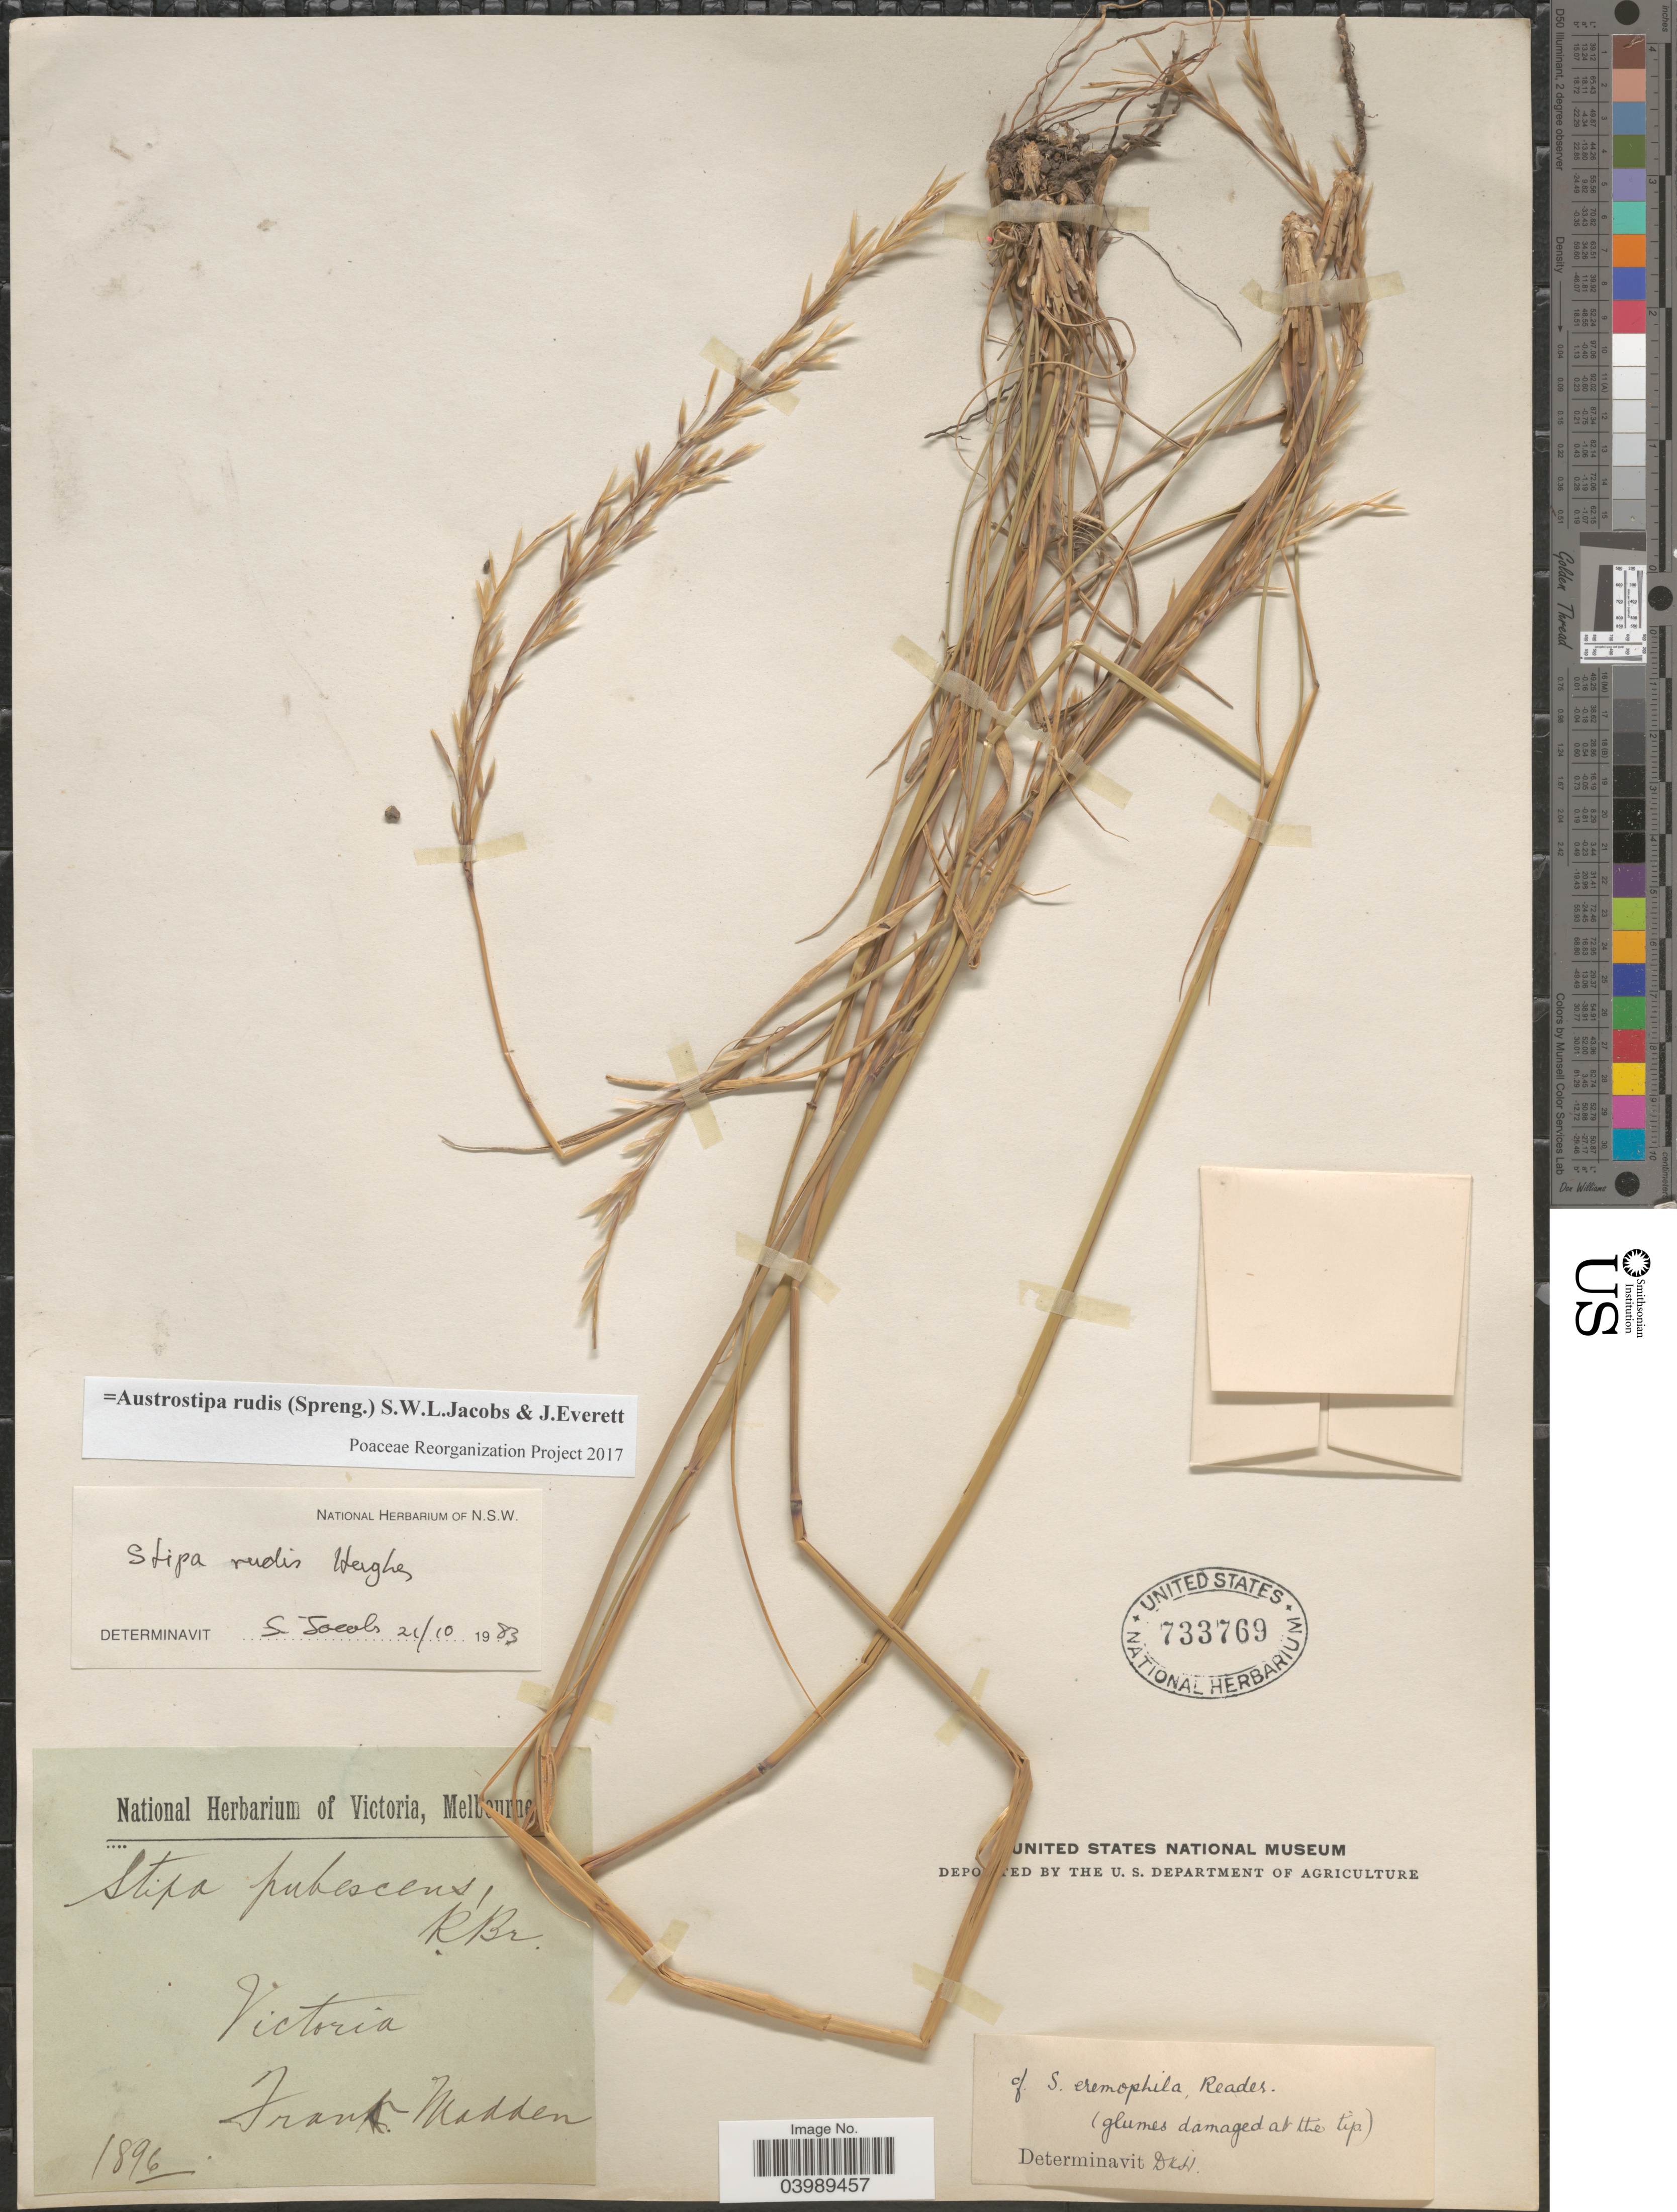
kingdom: Plantae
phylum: Tracheophyta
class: Liliopsida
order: Poales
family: Poaceae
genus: Austrostipa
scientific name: Austrostipa rudis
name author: (Spreng.) S.W.L. Jacobs & J. Everett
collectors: F. Madden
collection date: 1896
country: Australia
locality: Victoria.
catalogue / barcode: US 733769